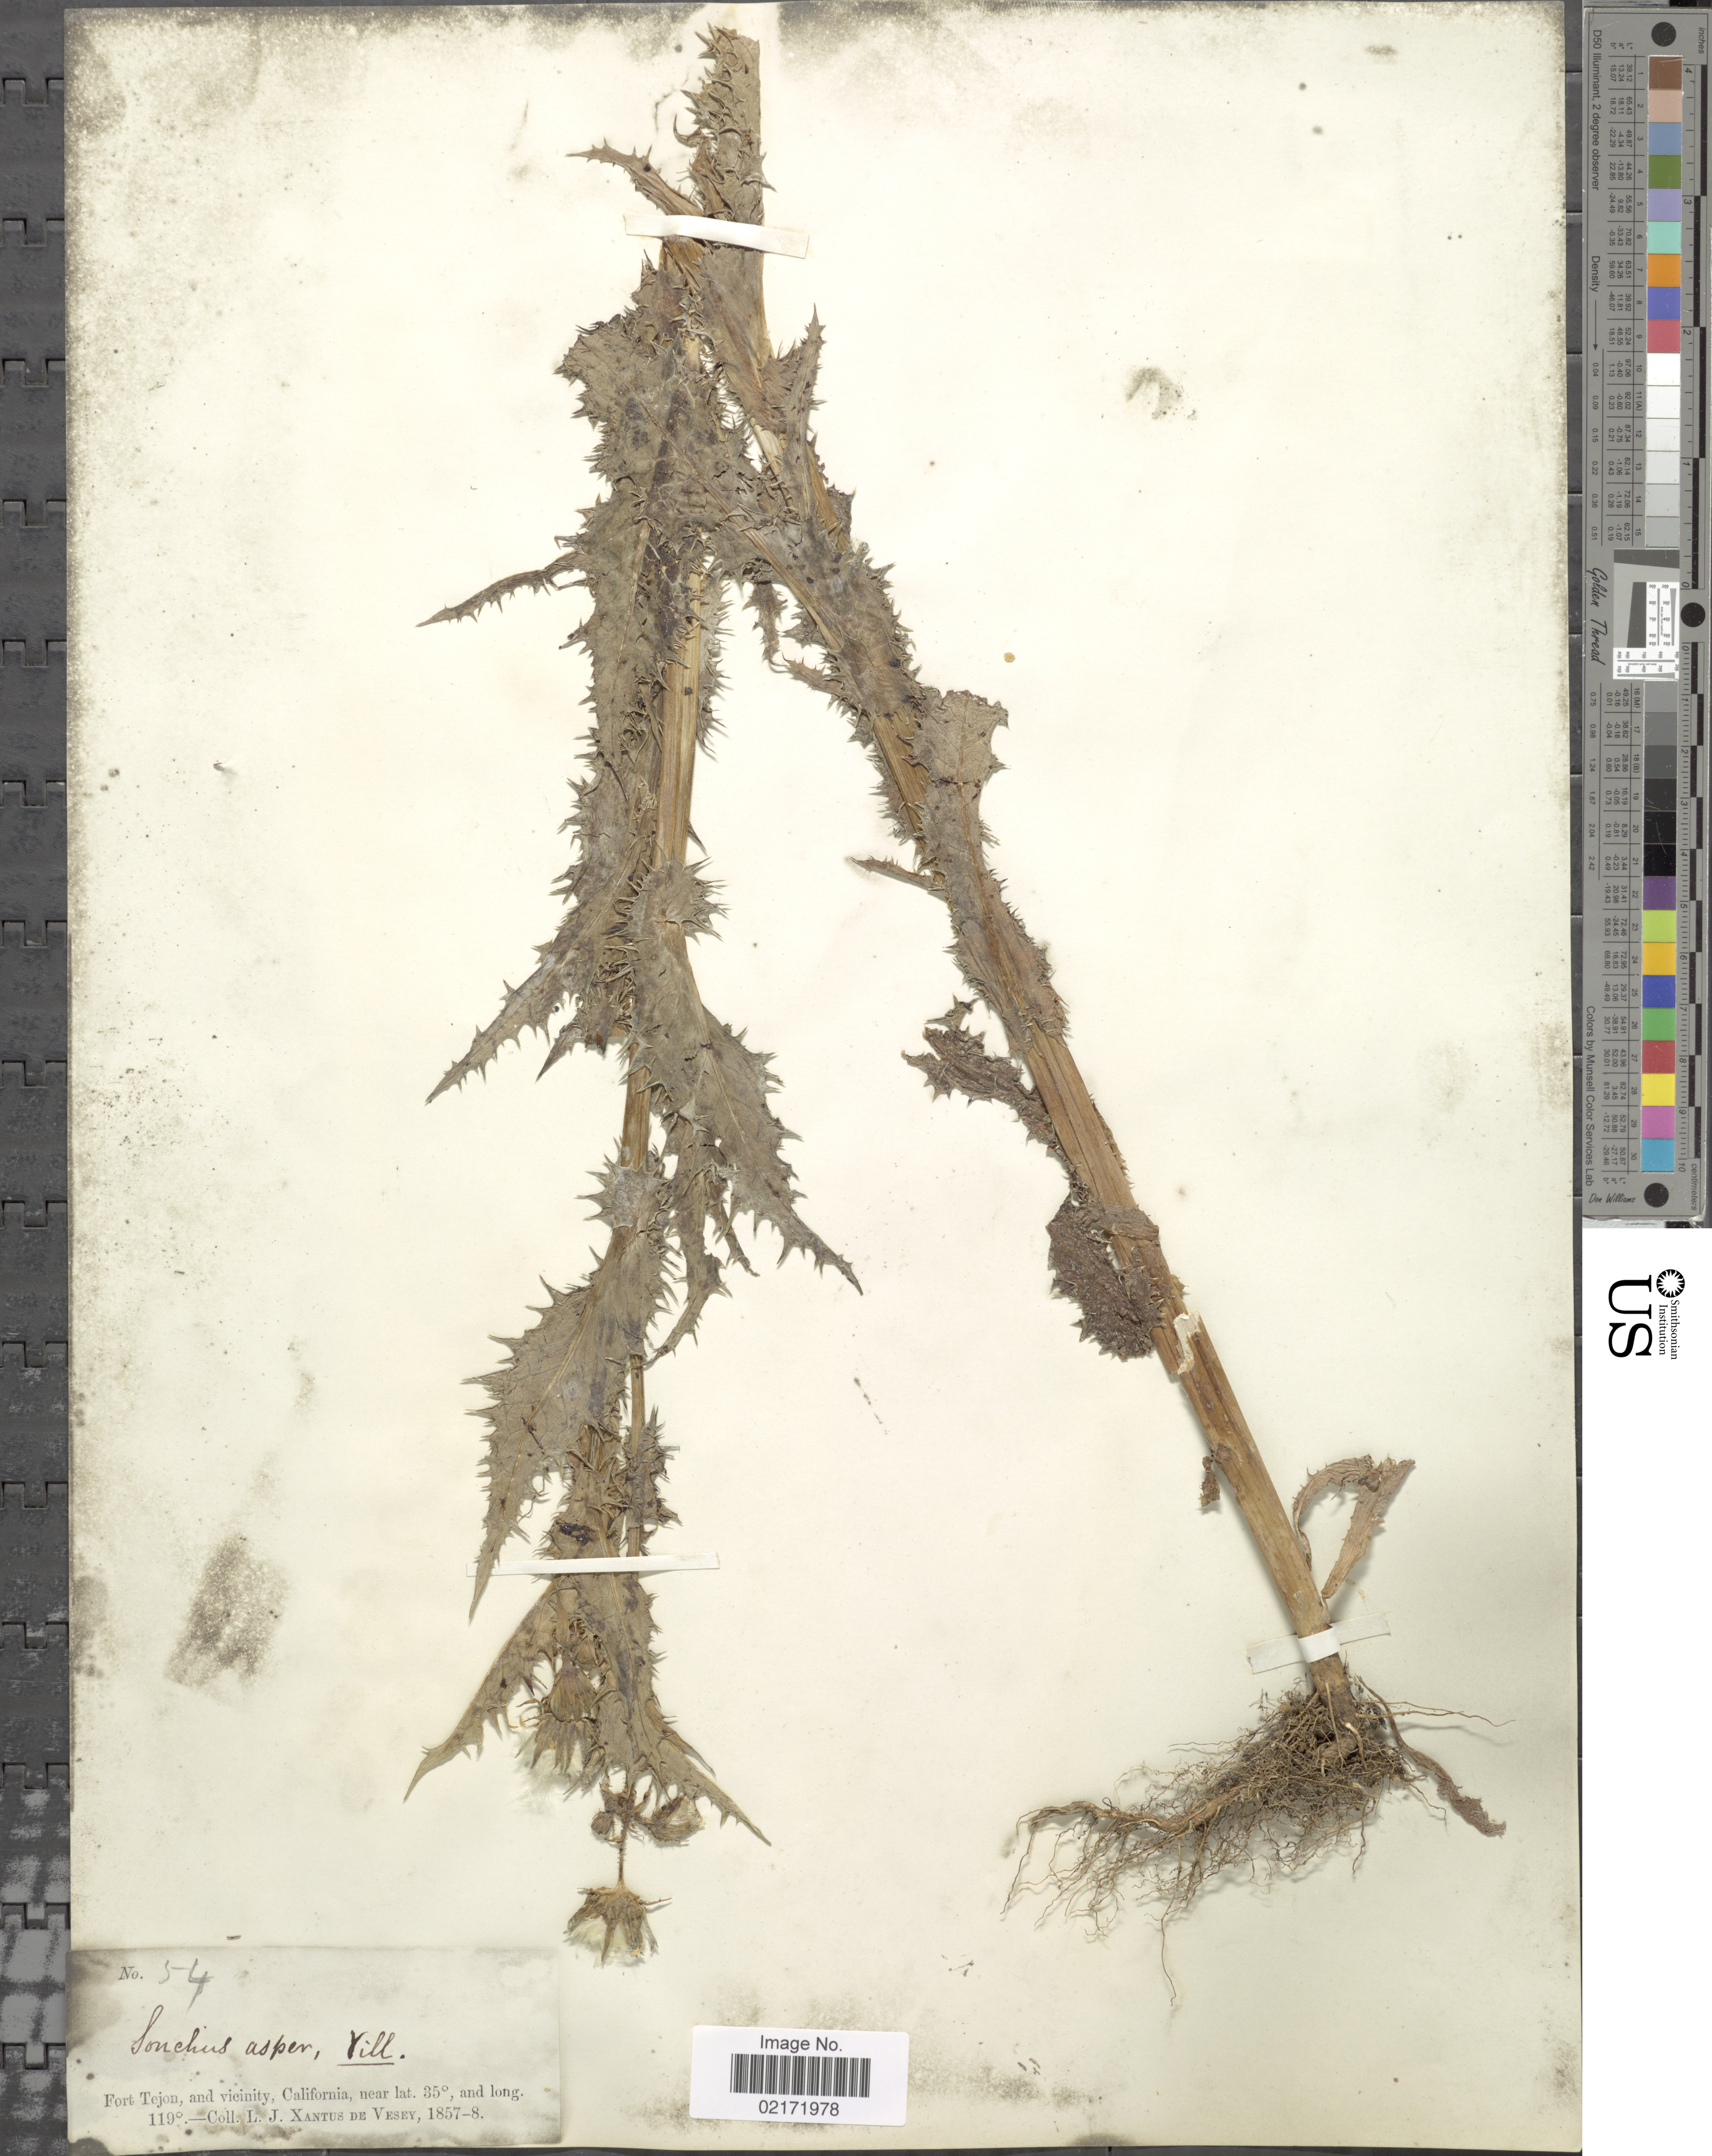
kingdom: Plantae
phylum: Tracheophyta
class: Magnoliopsida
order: Asterales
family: Asteraceae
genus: Sonchus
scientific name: Sonchus asper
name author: (L.) Hill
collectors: J. Xantus de Vesey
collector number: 54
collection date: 1857/1858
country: United States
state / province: California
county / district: Kern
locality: Fort Tejon, and vicinity.